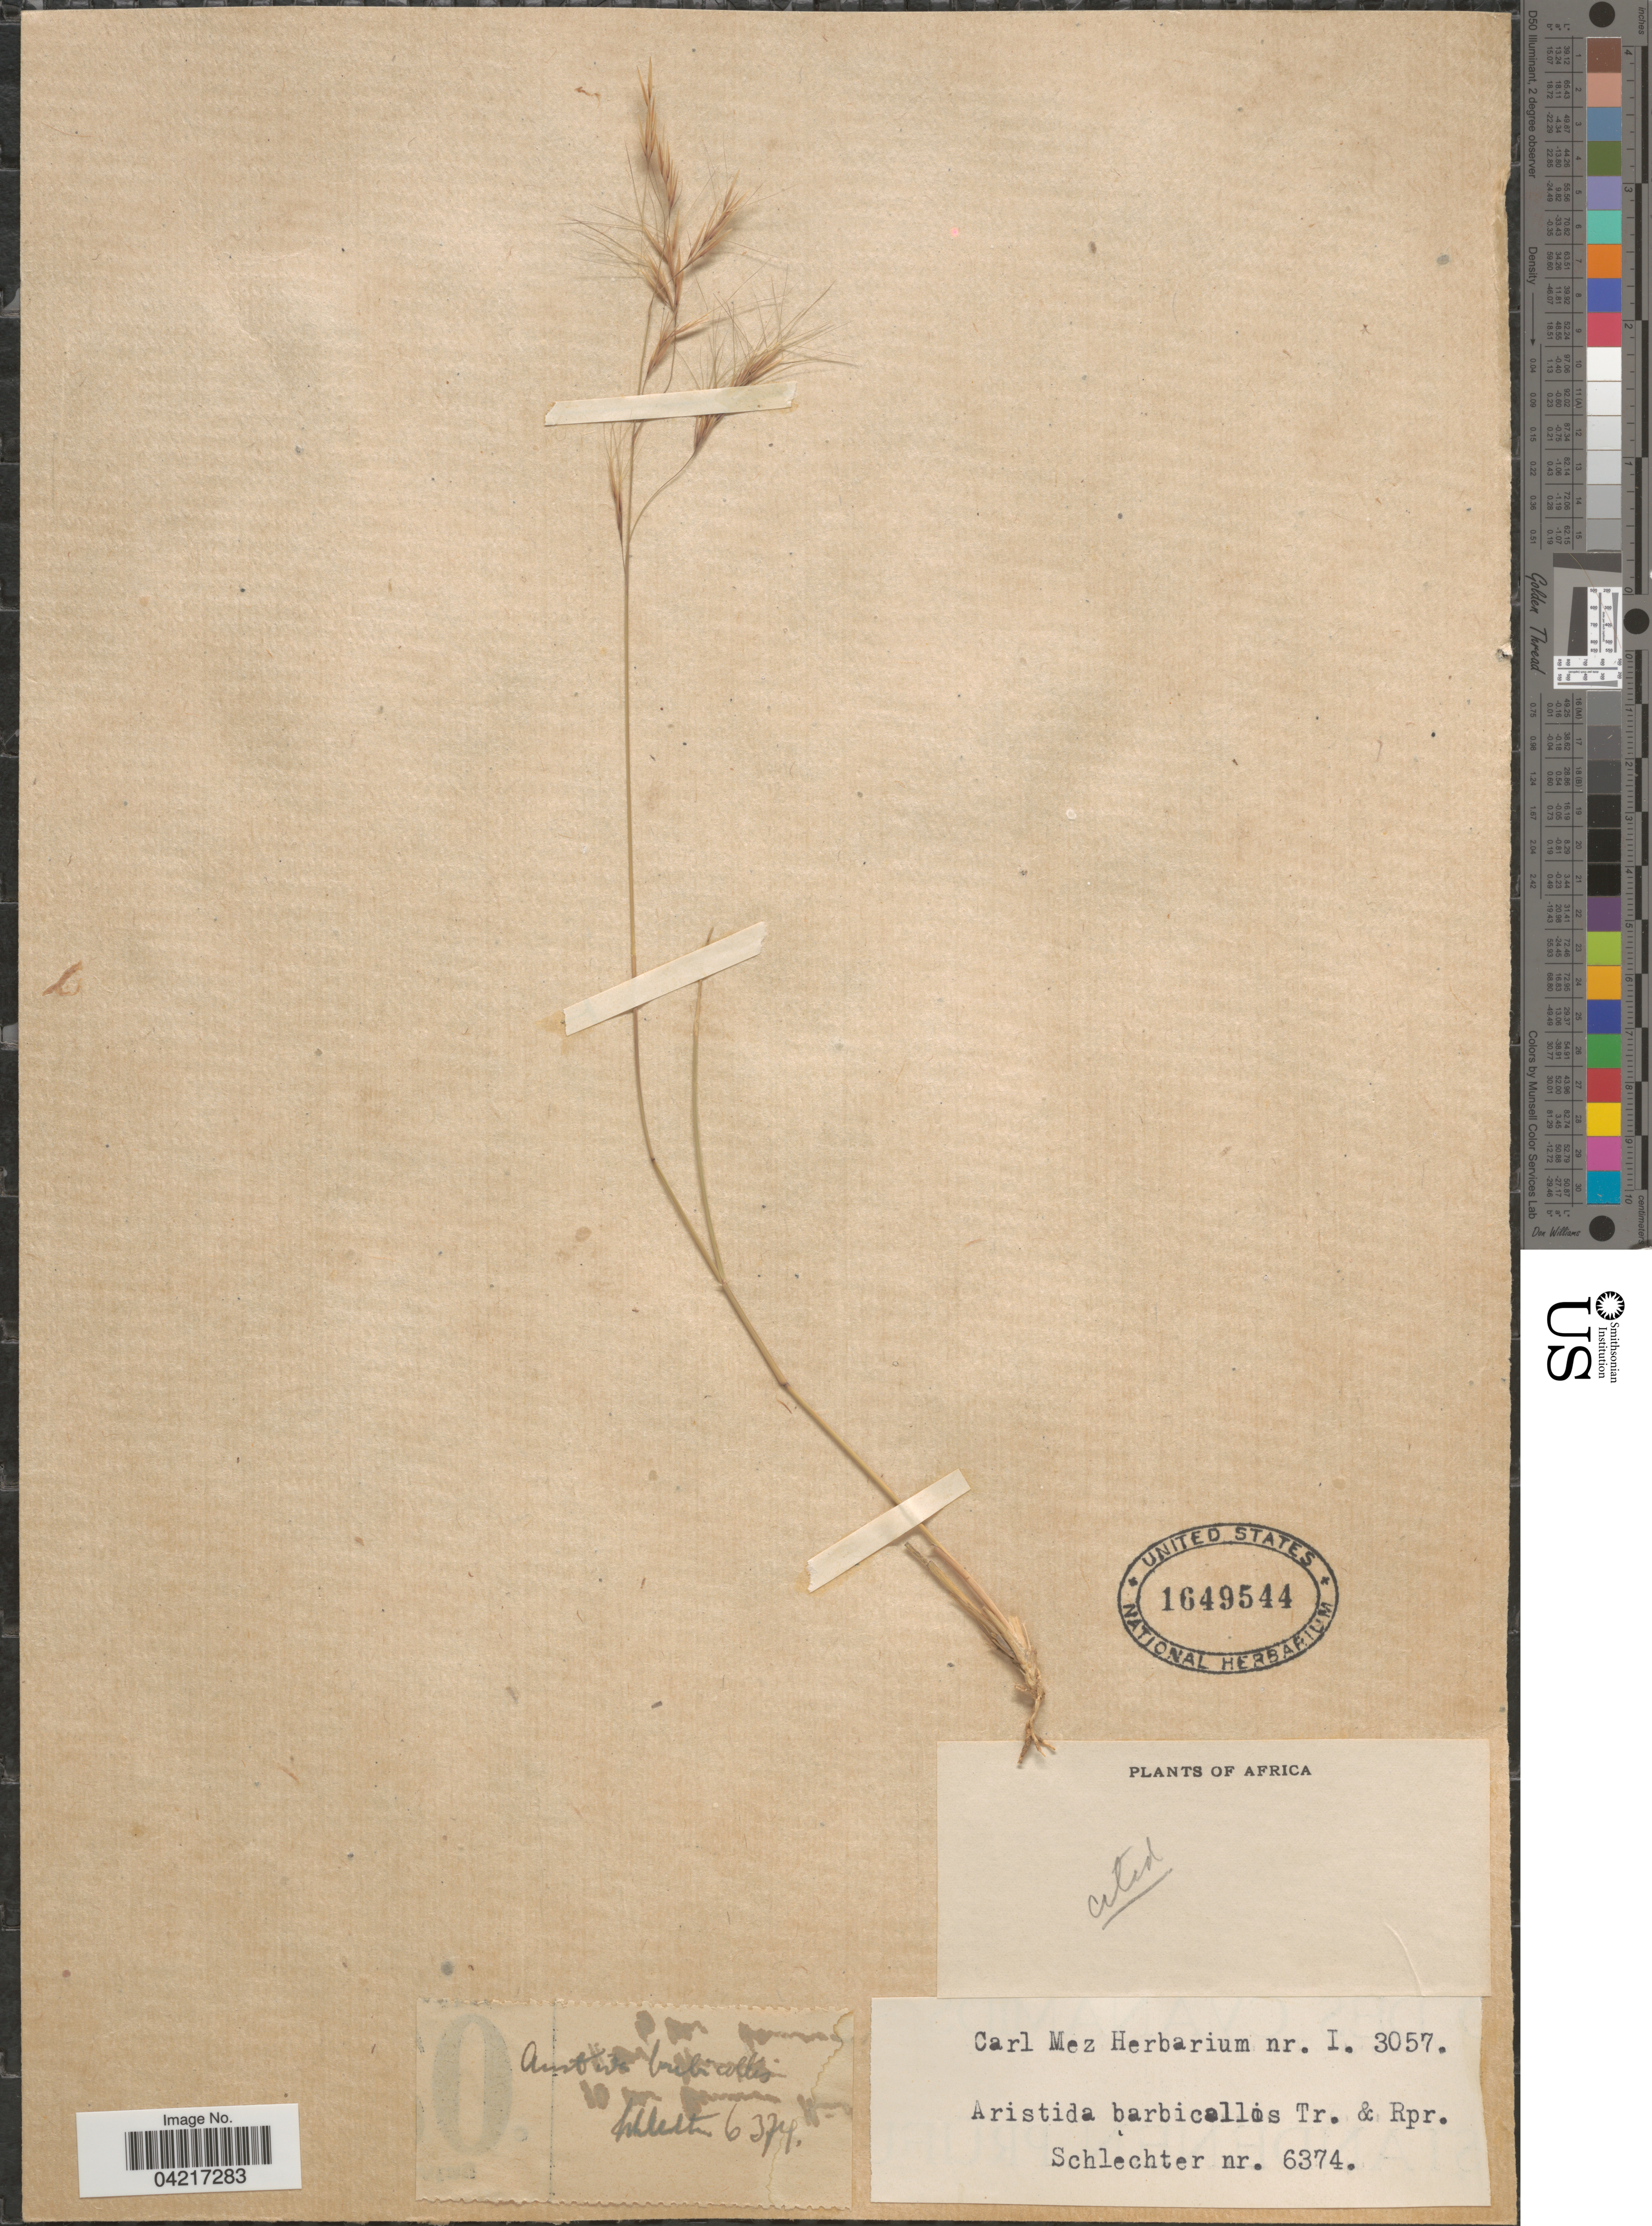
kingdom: Plantae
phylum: Tracheophyta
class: Liliopsida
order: Poales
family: Poaceae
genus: Aristida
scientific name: Aristida barbicollis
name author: Trin. & Rupr.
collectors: Schlechter, --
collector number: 6374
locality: Africa.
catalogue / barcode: US 1649544